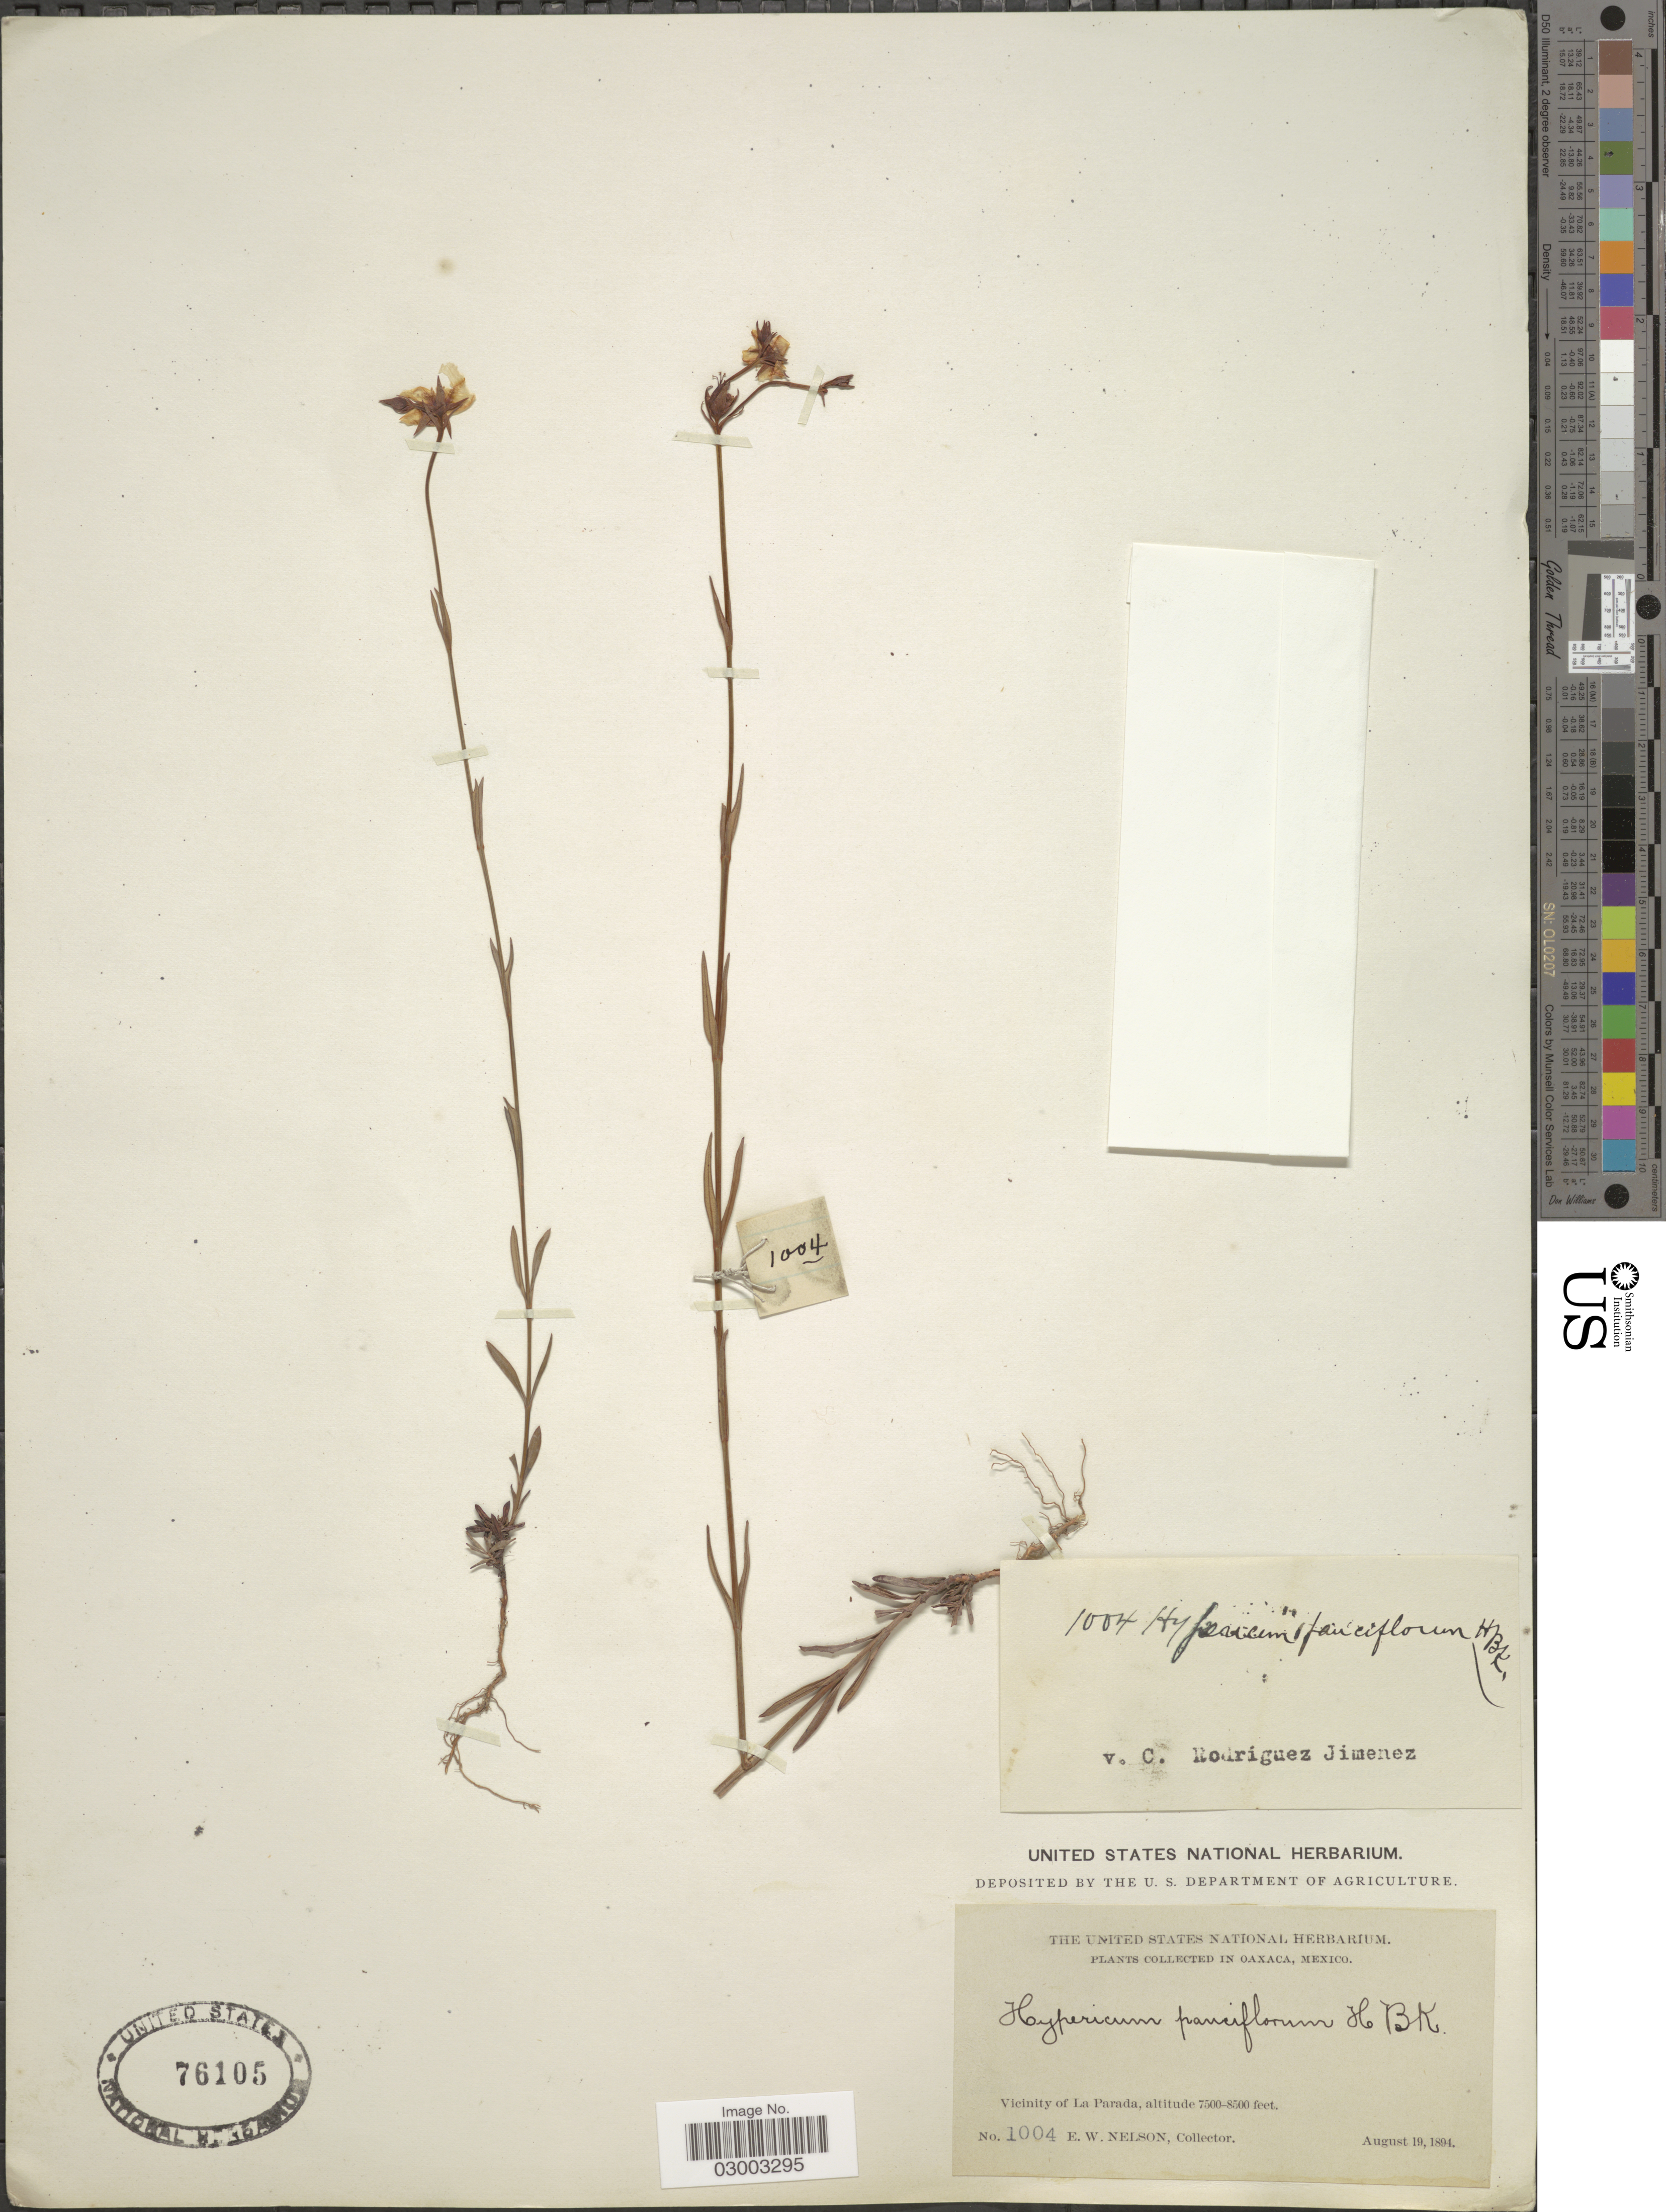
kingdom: Plantae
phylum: Tracheophyta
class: Magnoliopsida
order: Malpighiales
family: Hypericaceae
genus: Hypericum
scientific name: Hypericum pauciflorum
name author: Kunth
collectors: E. W. Nelson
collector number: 1004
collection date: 1894-08-19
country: Mexico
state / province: Oaxaca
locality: Vicinity of La Parada.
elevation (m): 2286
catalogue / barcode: US 76105